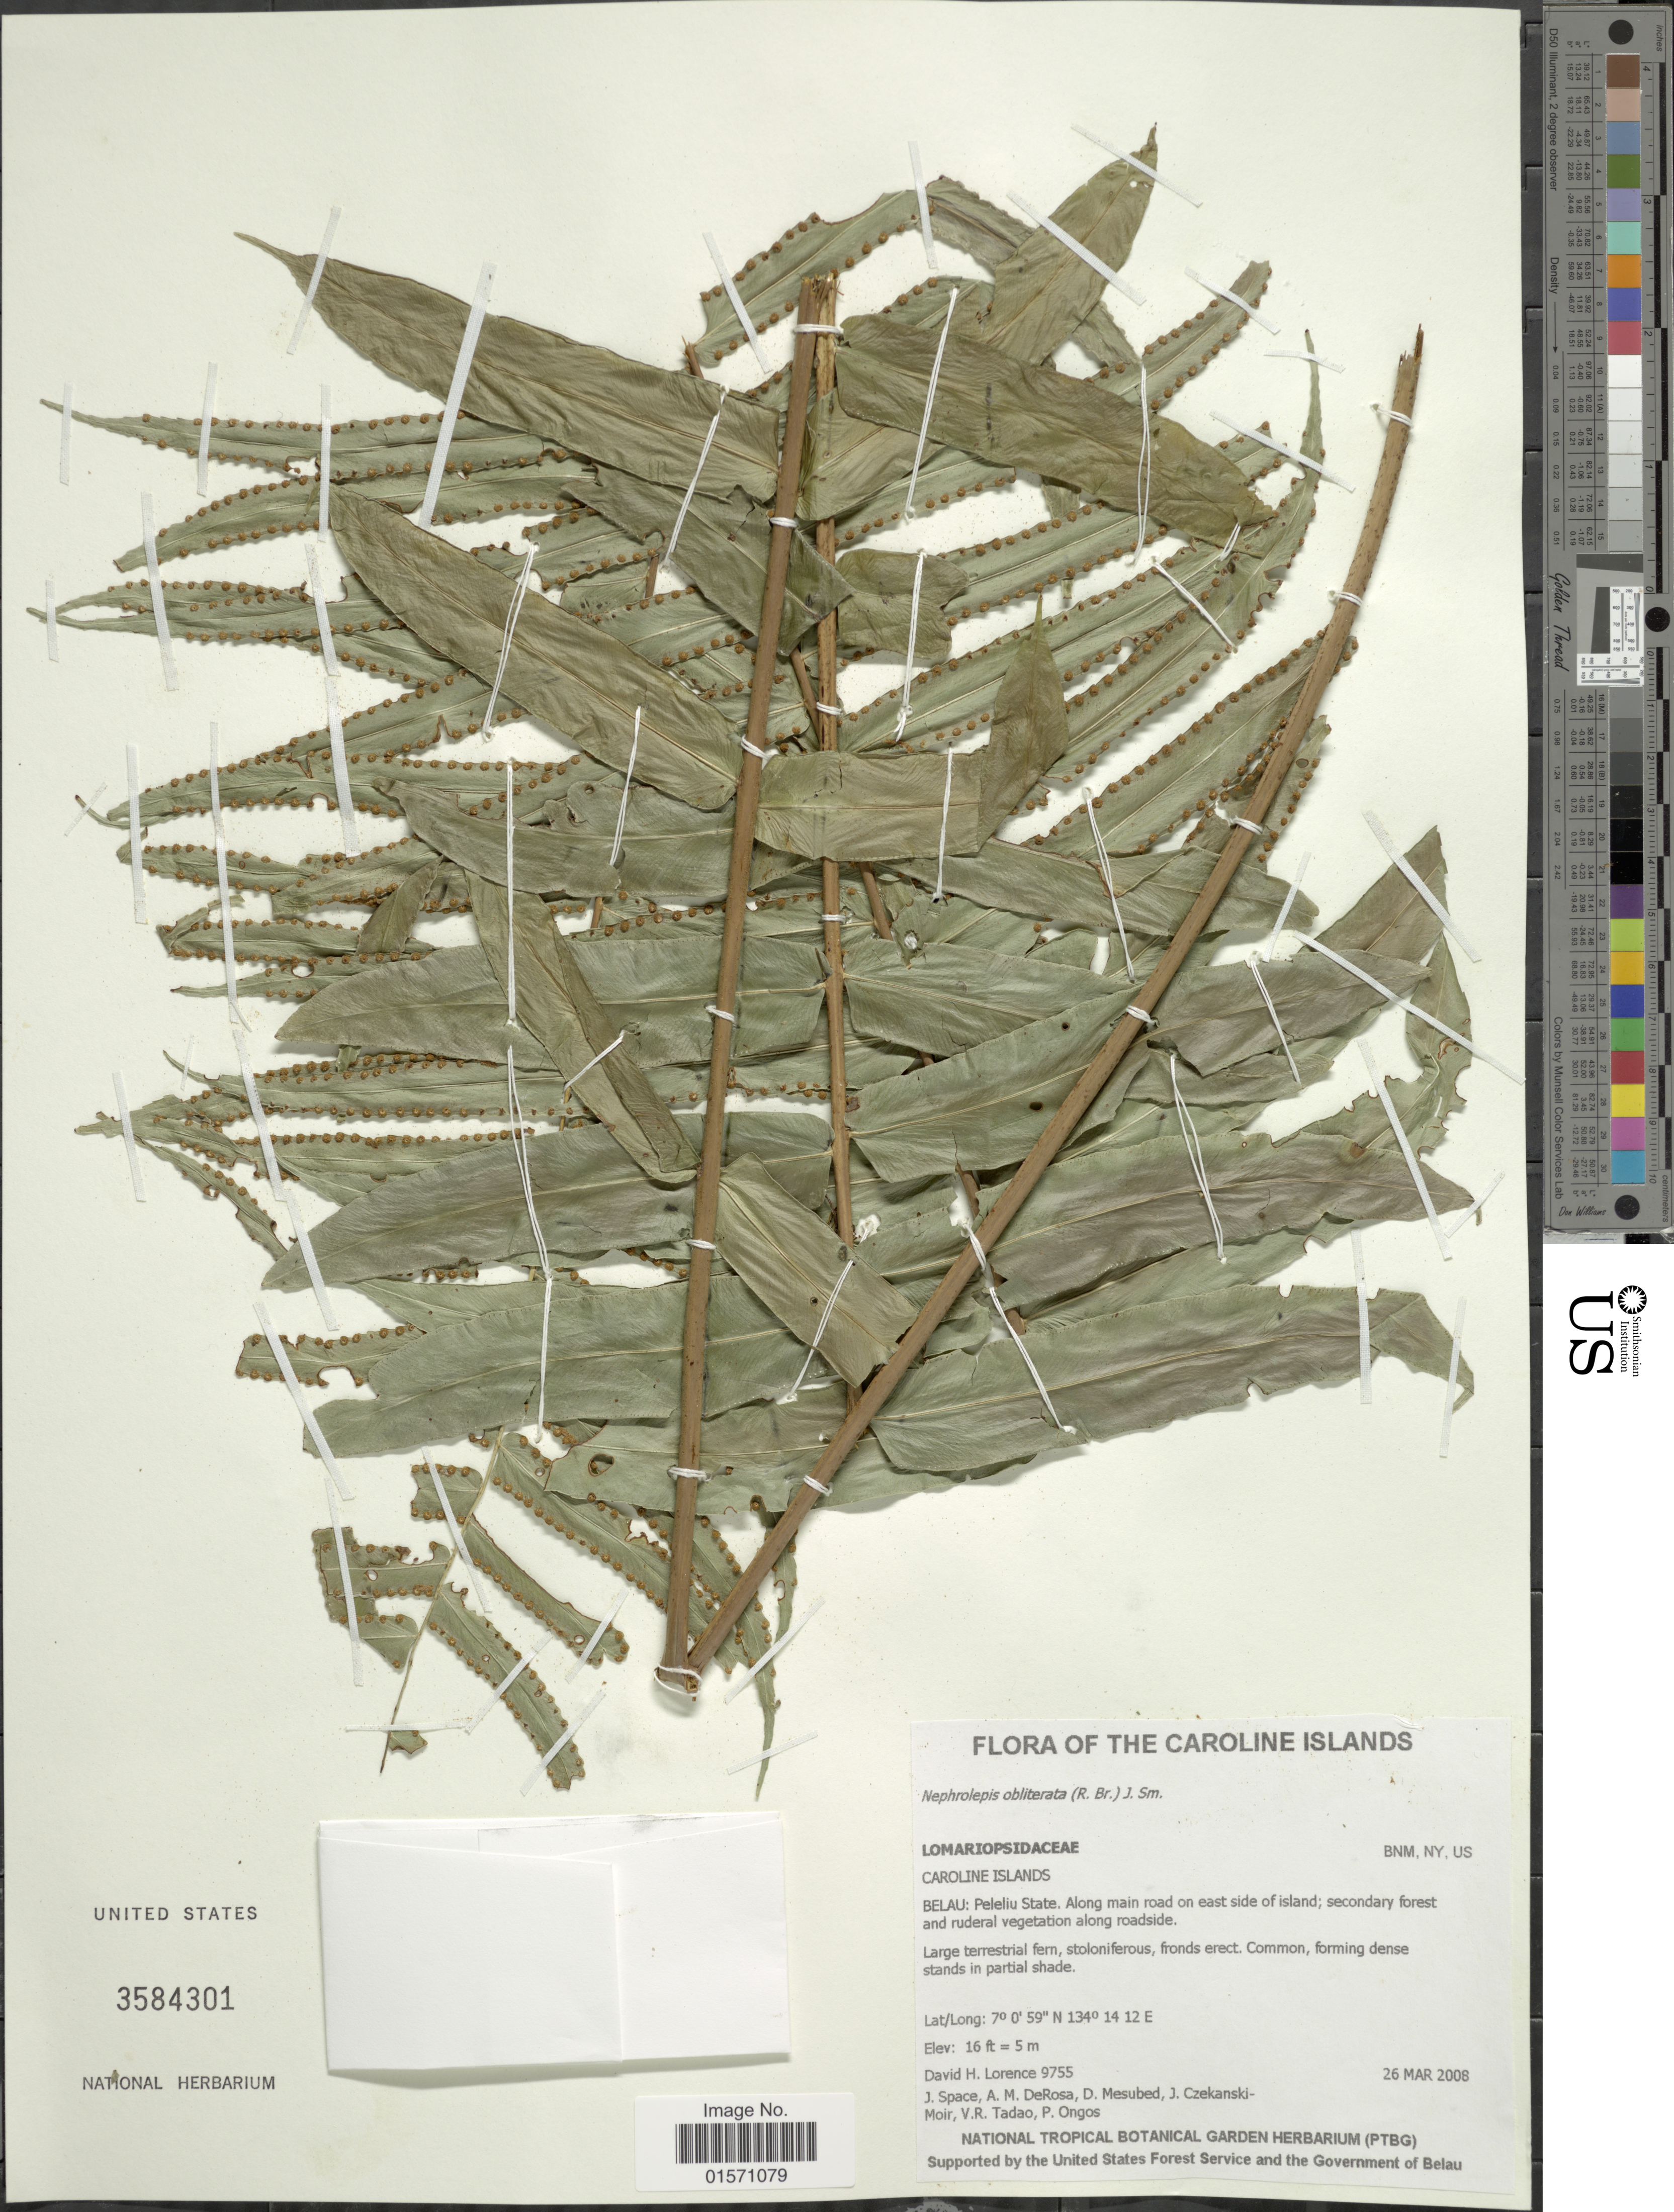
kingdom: Plantae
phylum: Tracheophyta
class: Polypodiopsida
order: Polypodiales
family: Nephrolepidaceae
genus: Nephrolepis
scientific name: Nephrolepis obliterata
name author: (R. Br.) J. Sm.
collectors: D. Lorence, J. Space, A. DeRosa, D. Mesubed & et al.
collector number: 9755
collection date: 2008-03-26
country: Palau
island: Beliliou [Peleliu]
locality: Peleliu State. Along main road on east side of island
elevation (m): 5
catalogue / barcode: US 3584301